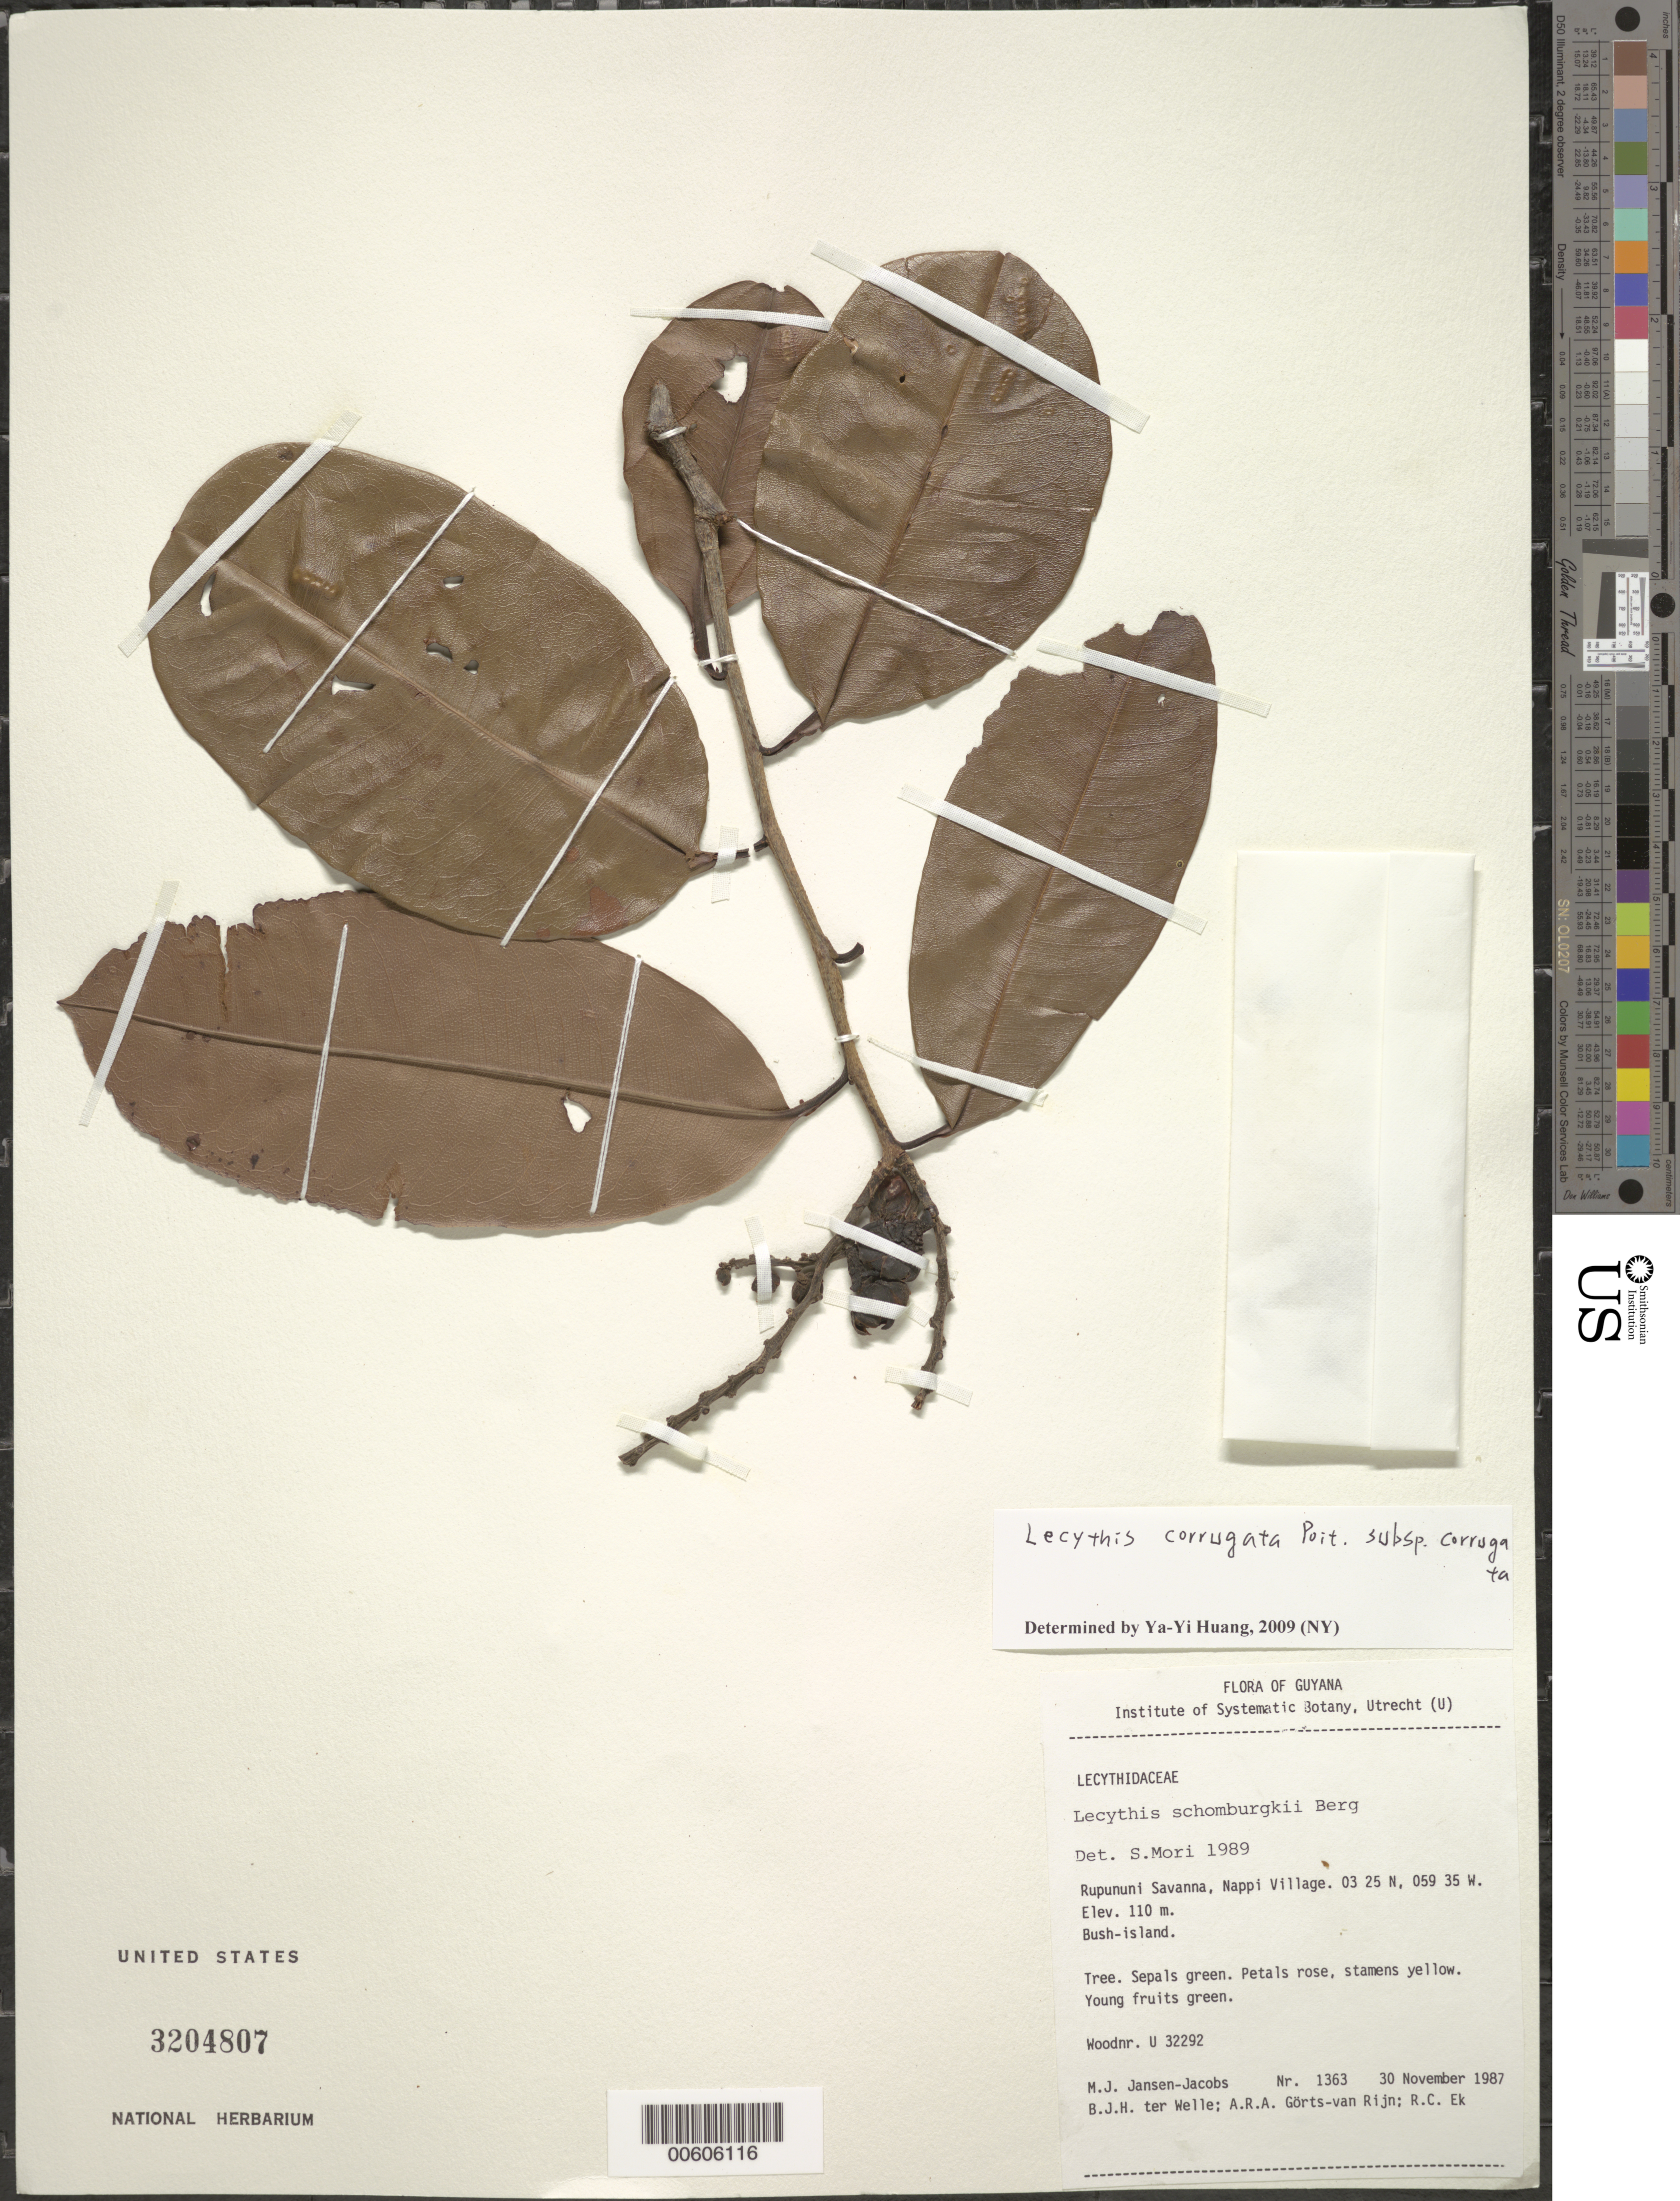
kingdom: Plantae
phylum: Tracheophyta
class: Magnoliopsida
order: Ericales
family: Lecythidaceae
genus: Lecythis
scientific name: Lecythis corrugata subsp. corrugata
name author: Poit.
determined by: Huang, Y. Y.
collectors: M. J. Jansen-Jacobs, B. Welle, A. .R. A. Görts-van Rijn & R. C. Ek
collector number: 1363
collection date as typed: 30-Nov-87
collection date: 1987-11-30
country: Guyana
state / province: U. Takutu-U. Essequibo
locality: Nappi Village, Rupununi Savanna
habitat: Bush-island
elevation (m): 110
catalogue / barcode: US 3204807